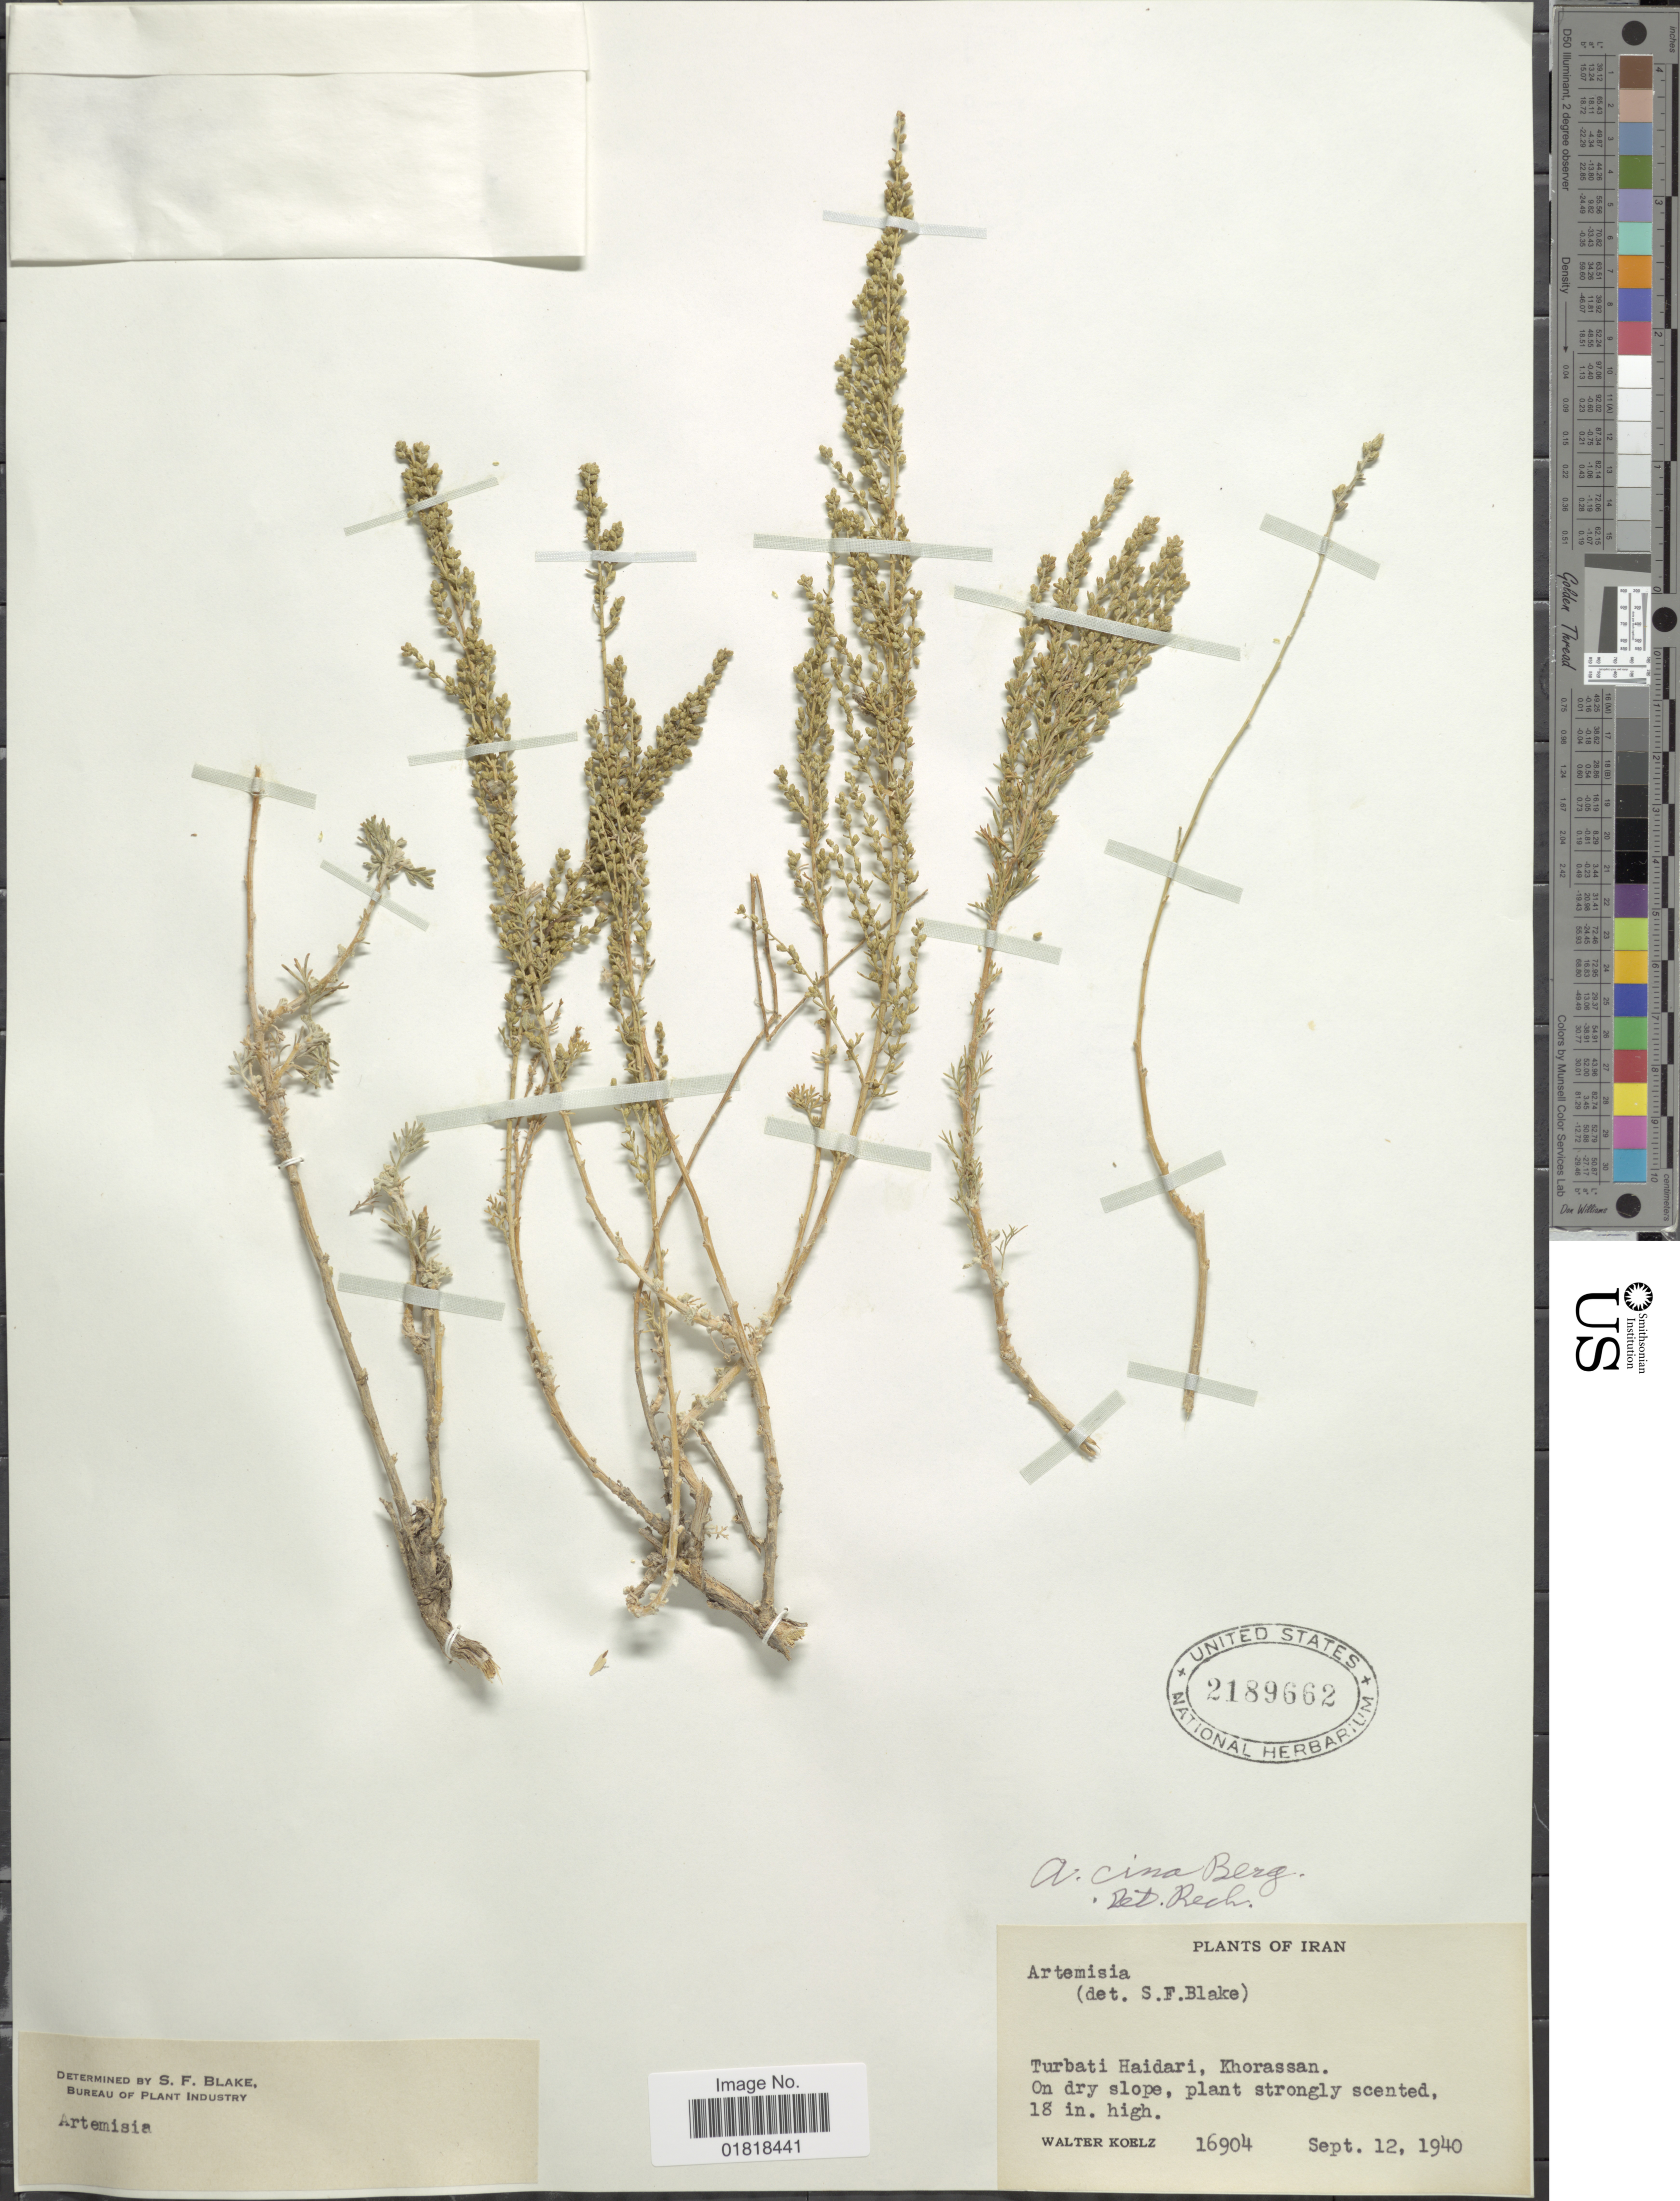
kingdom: Plantae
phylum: Tracheophyta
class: Magnoliopsida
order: Asterales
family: Asteraceae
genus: Artemisia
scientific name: Artemisia cina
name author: L.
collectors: W. N. Koelz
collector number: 16904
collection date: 1940-09-12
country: Iran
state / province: Khorasan [obsolete]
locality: Turbati Haidari, Khorassan, on dry slope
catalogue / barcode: US 2189662